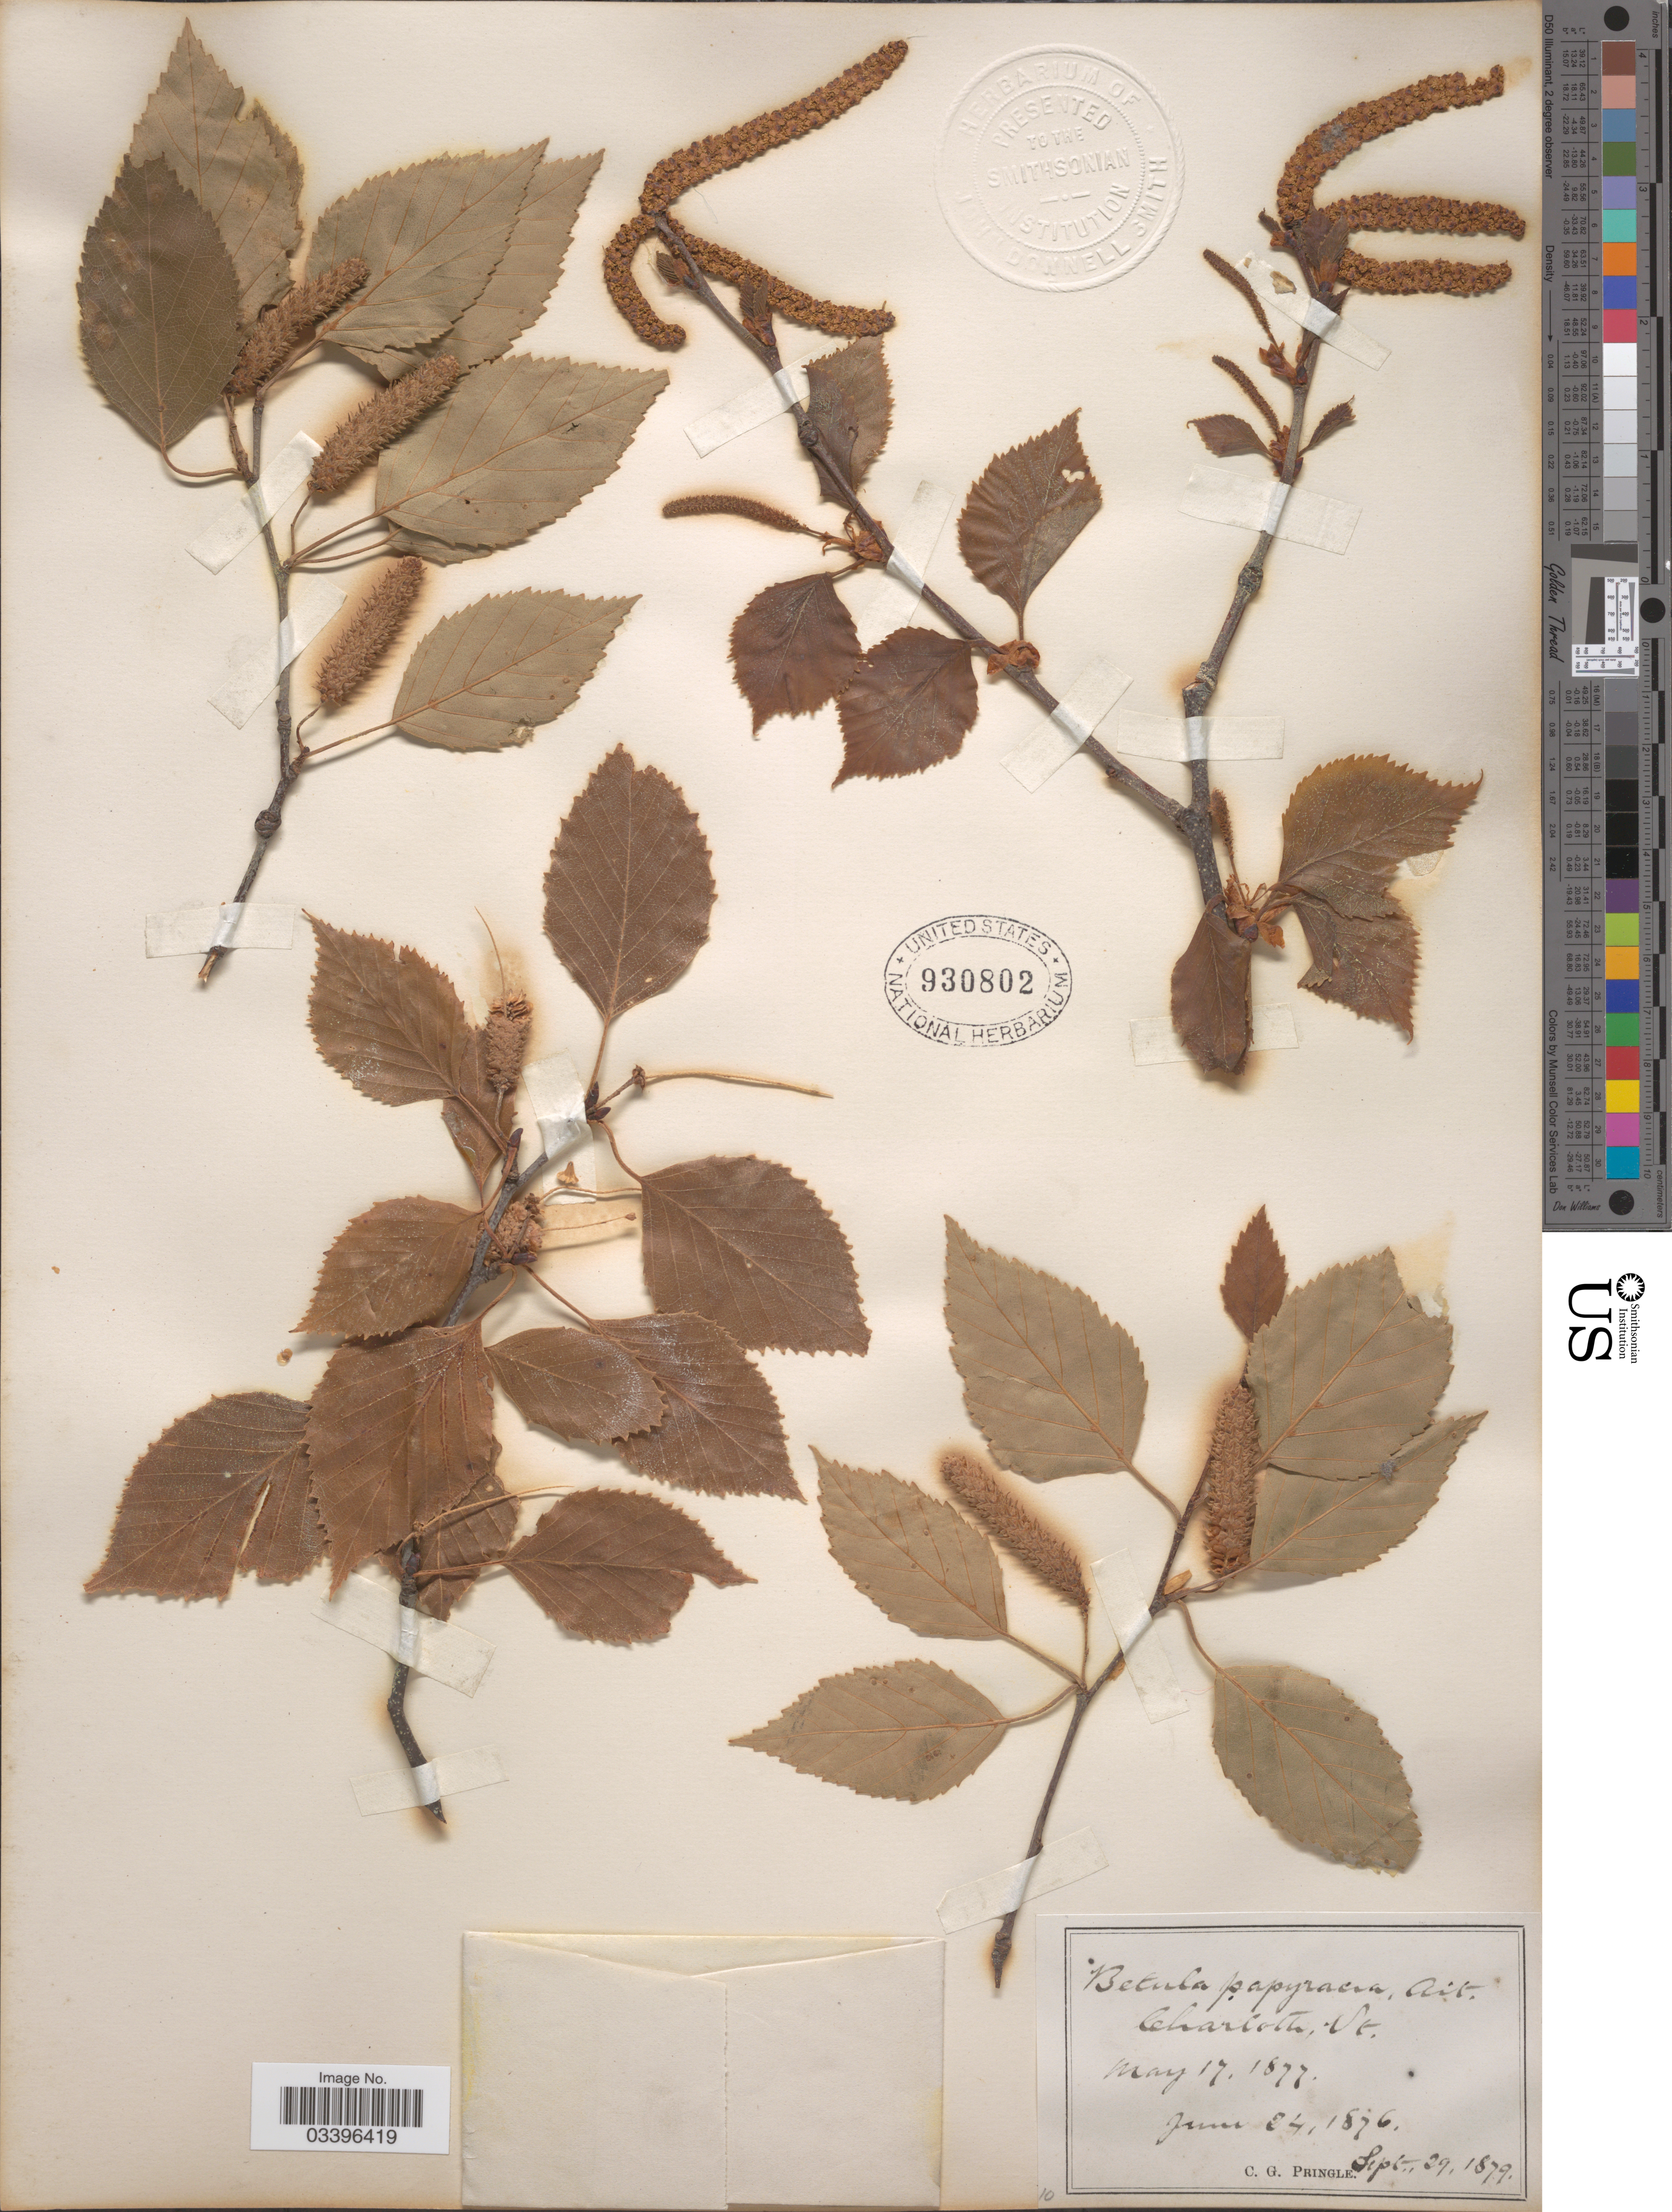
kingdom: Plantae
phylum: Tracheophyta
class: Magnoliopsida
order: Fagales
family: Betulaceae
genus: Betula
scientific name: Betula papyrifera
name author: Marshall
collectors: C. G. Pringle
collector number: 10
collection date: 1877-05-17/1879-09-29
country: United States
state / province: Vermont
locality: Charlotte, Vt.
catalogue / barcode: US 930802